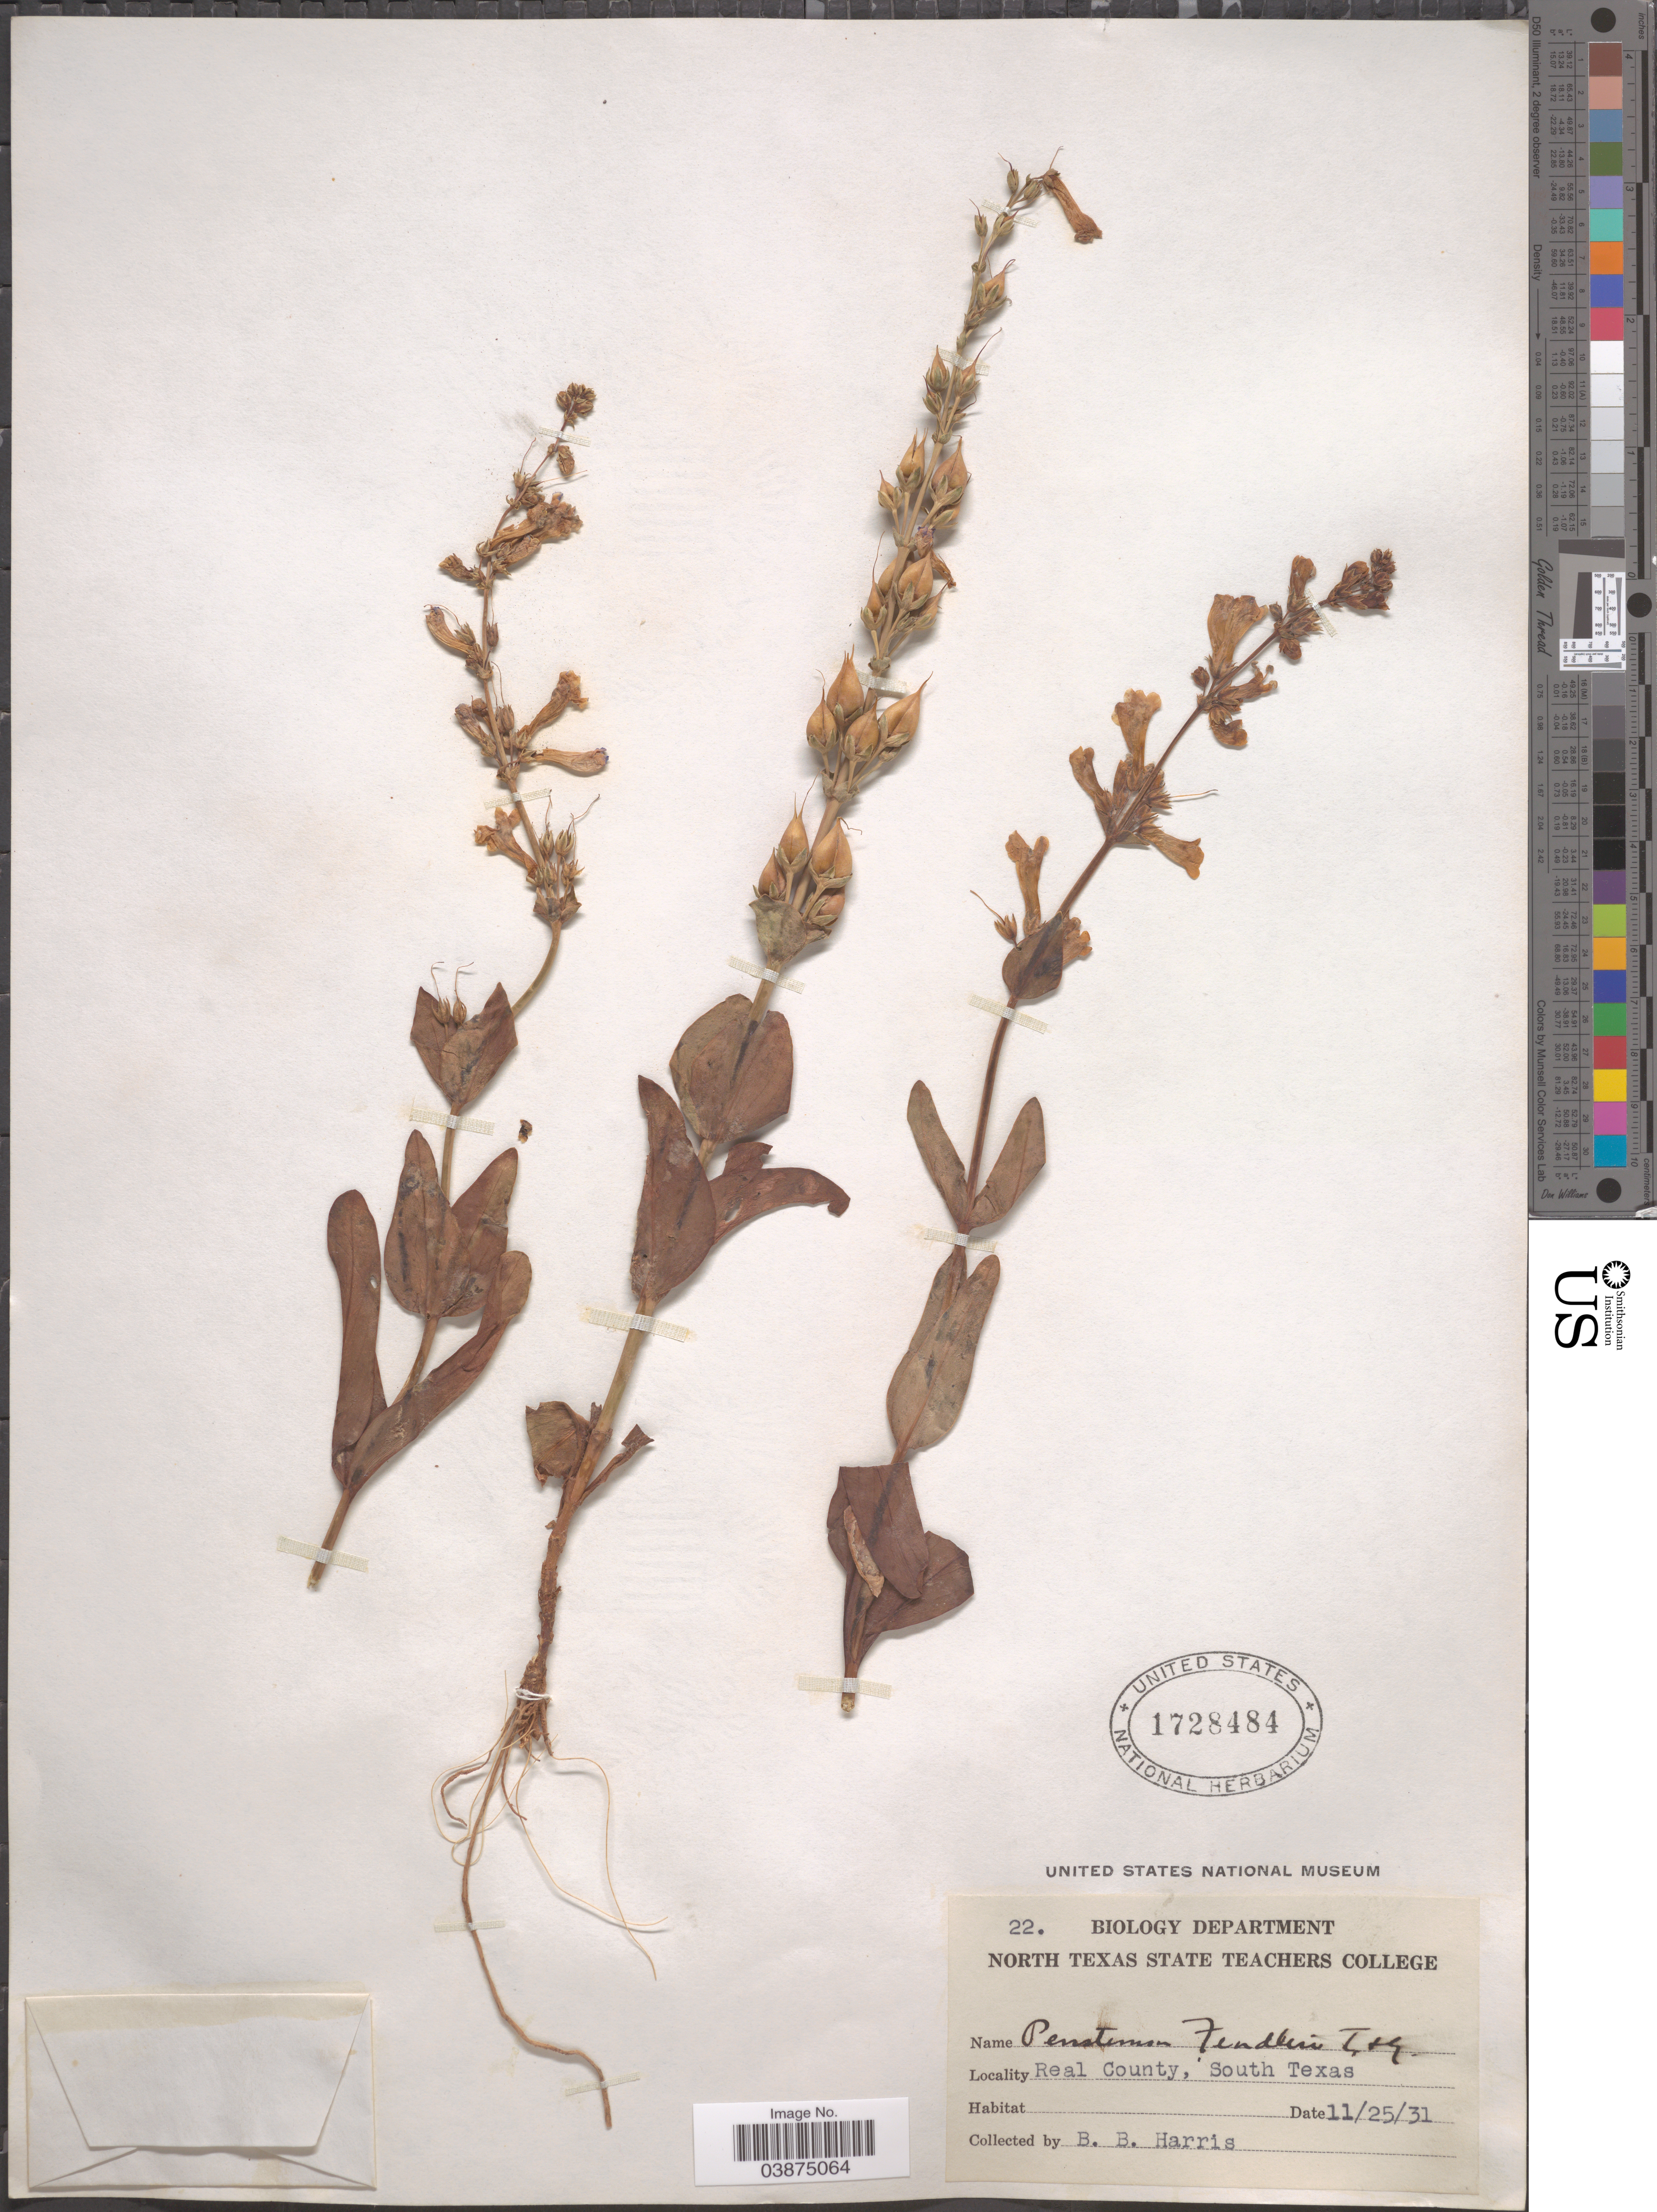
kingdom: Plantae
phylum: Tracheophyta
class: Magnoliopsida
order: Lamiales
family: Plantaginaceae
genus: Penstemon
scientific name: Penstemon fendleri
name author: Torr. & A. Gray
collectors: B. B. Harris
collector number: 22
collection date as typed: Transcribed d/m/y: 25/11/31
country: United States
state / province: Texas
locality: Real County, South Texas.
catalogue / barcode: US 1728484